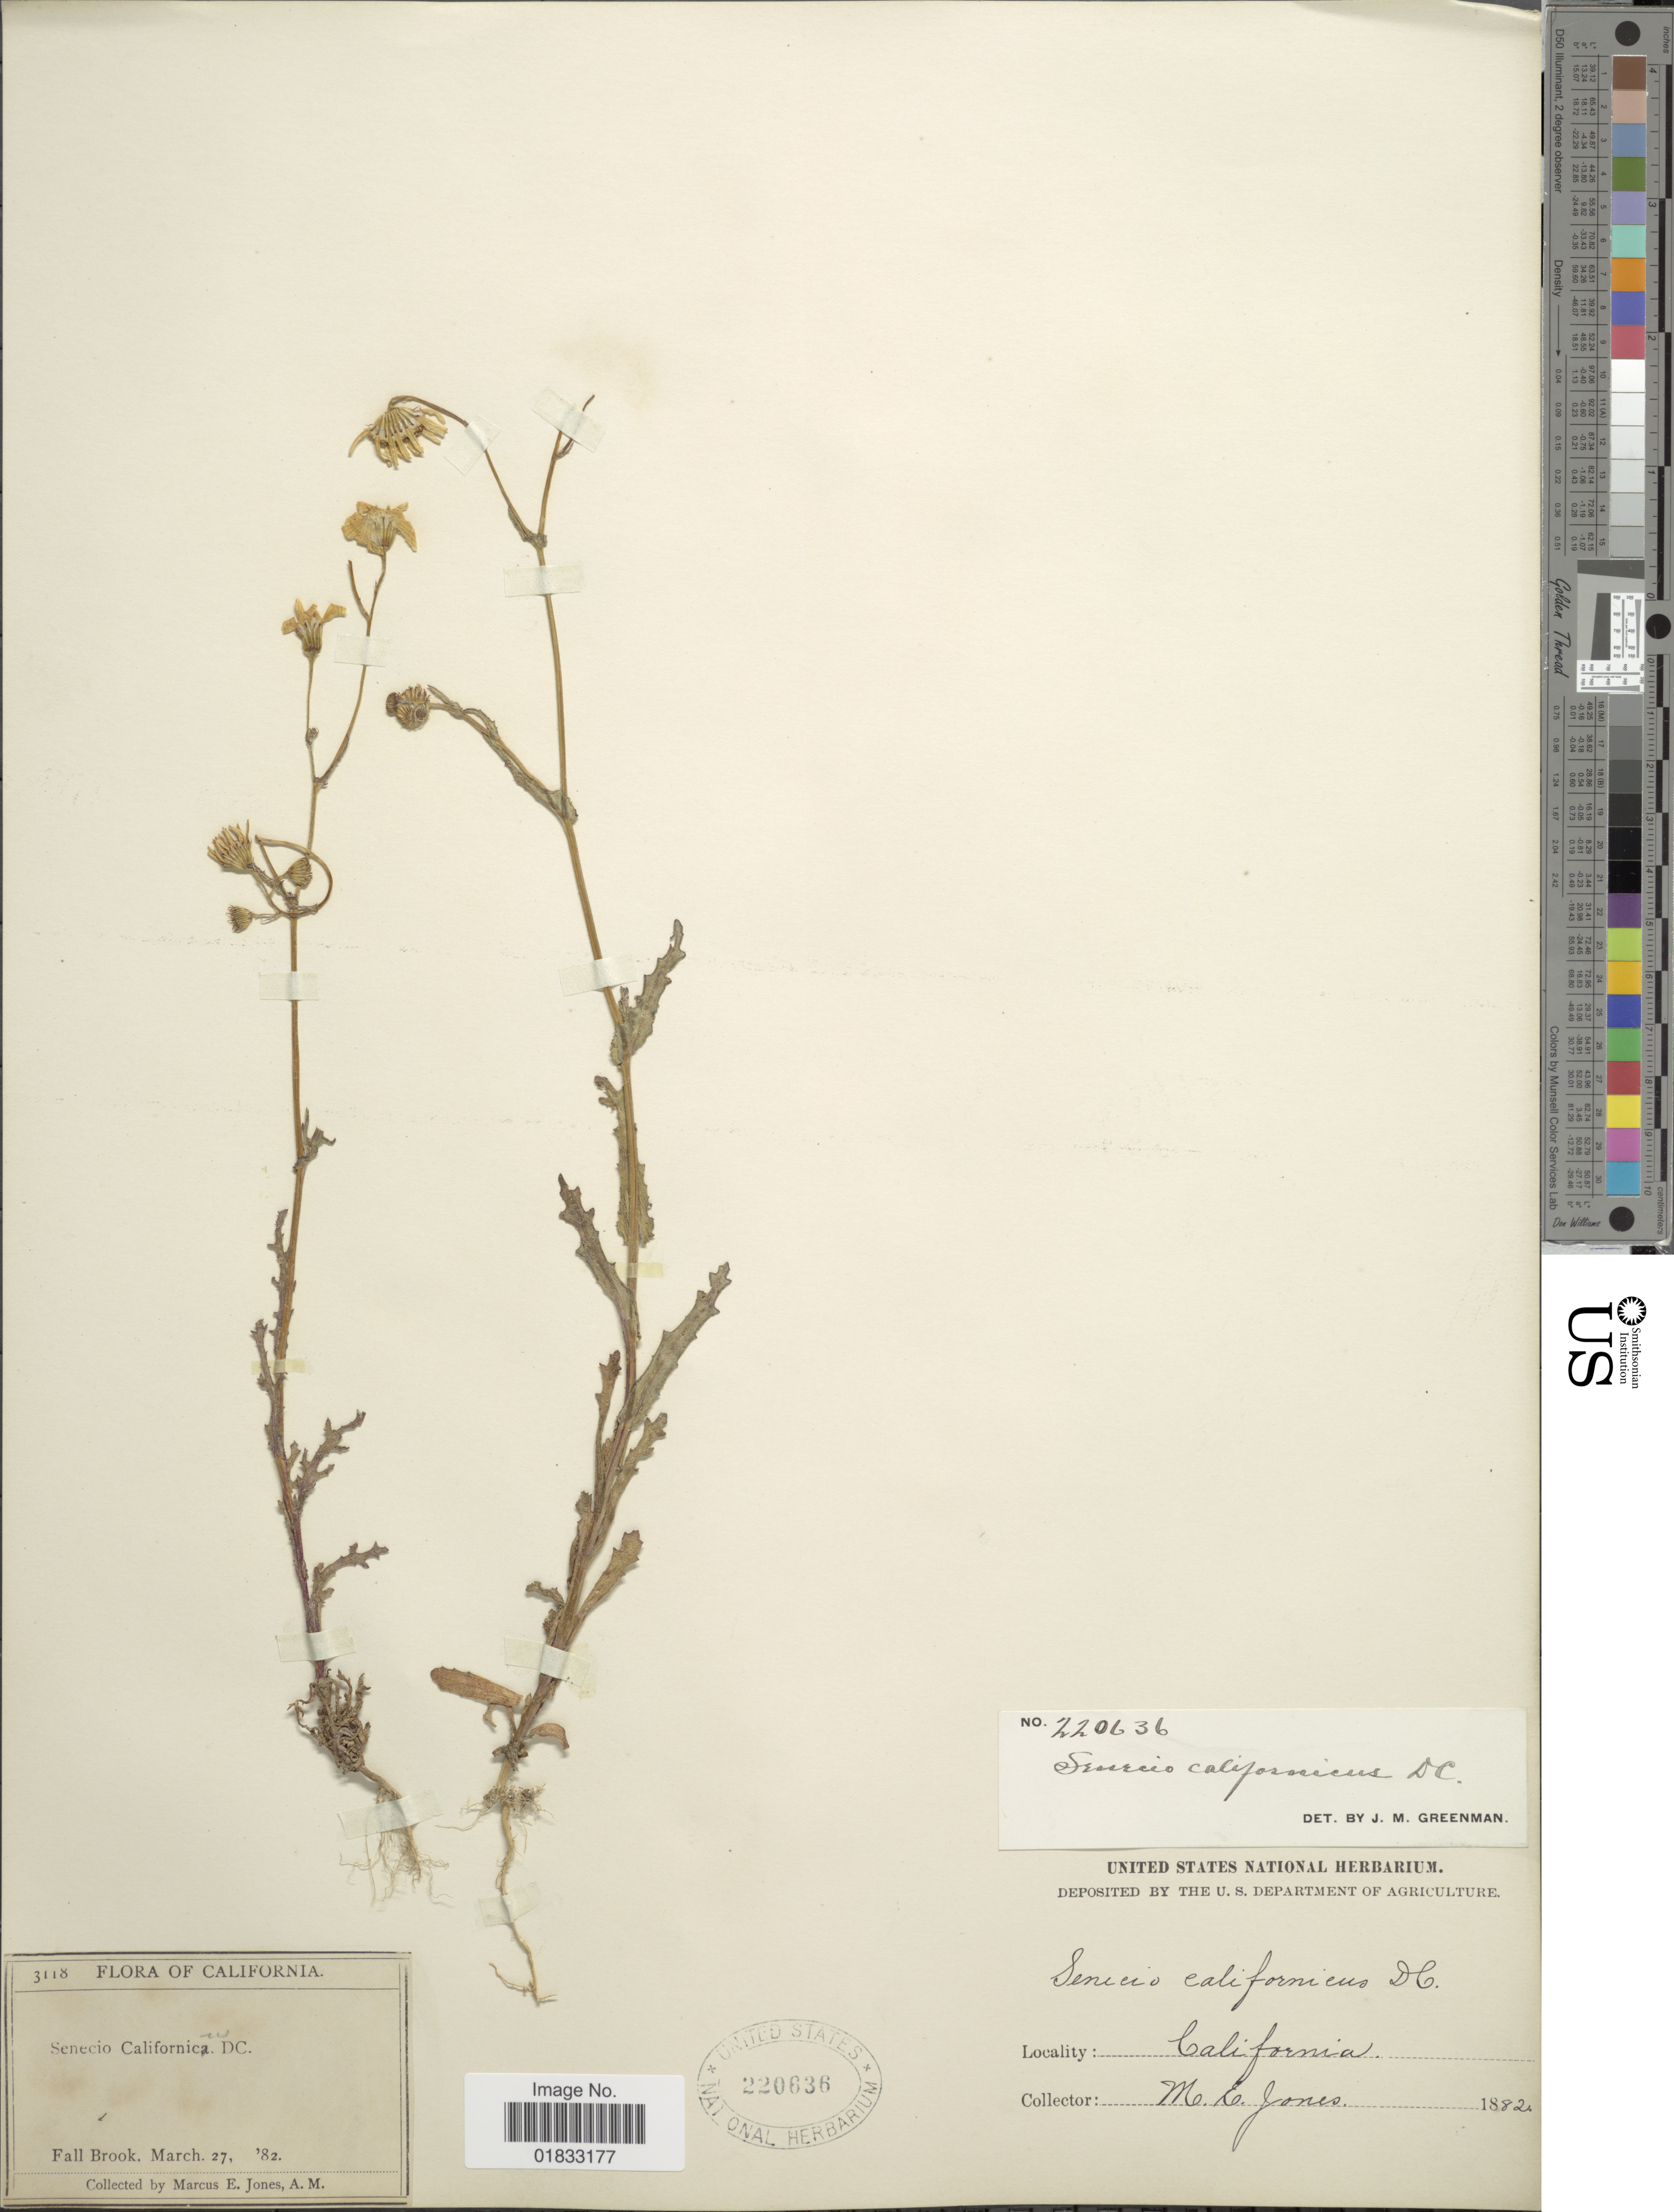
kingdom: Plantae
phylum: Tracheophyta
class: Magnoliopsida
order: Asterales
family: Asteraceae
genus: Senecio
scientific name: Senecio californicus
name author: DC.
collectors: M. E. Jones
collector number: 3118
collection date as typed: Transcribed d/m/y: 27/3/82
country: United States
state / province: California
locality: Fall Brook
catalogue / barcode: US 220636